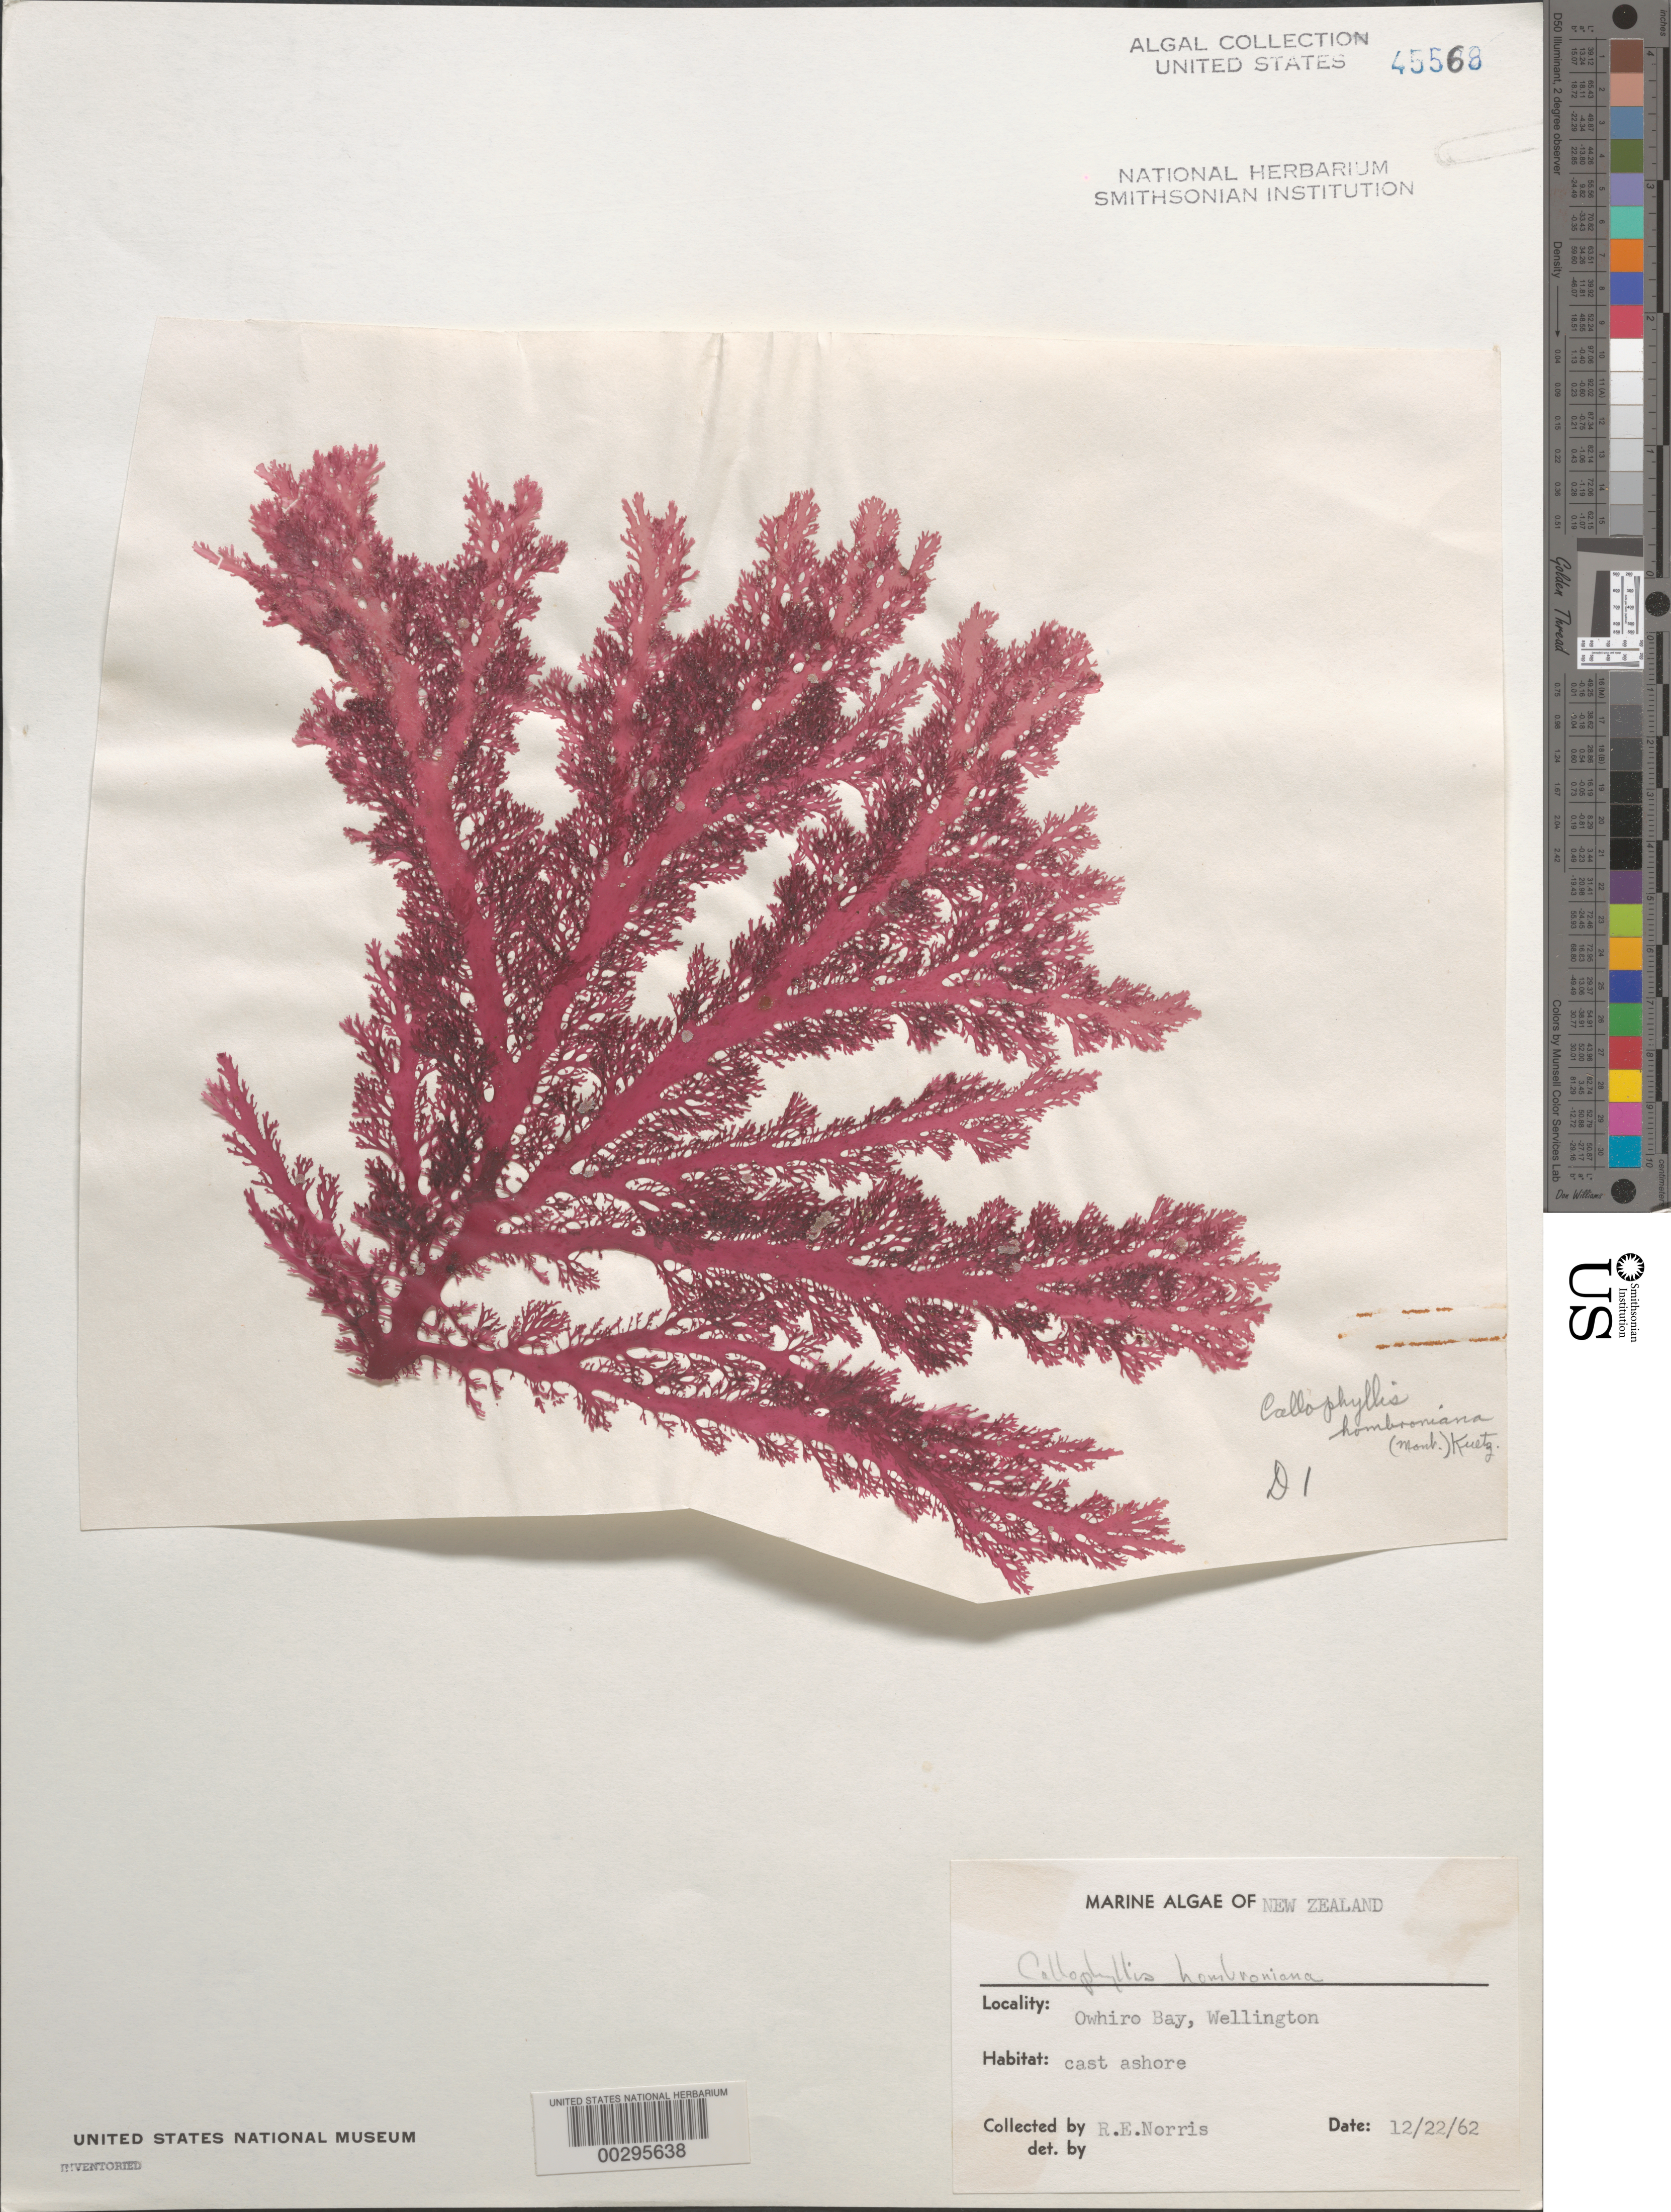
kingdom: Plantae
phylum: Rhodophyta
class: Florideophyceae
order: Gigartinales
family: Kallymeniaceae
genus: Blastophyllis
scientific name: Blastophyllis hombroniana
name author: (Mont.) D'Archino & W.A. Nelson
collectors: R. E. Norris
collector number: D1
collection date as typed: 22 Dec 1962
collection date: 1962-12-22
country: New Zealand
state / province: Wellington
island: North Island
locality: Owhiro Bay, Wellington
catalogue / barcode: US 45568